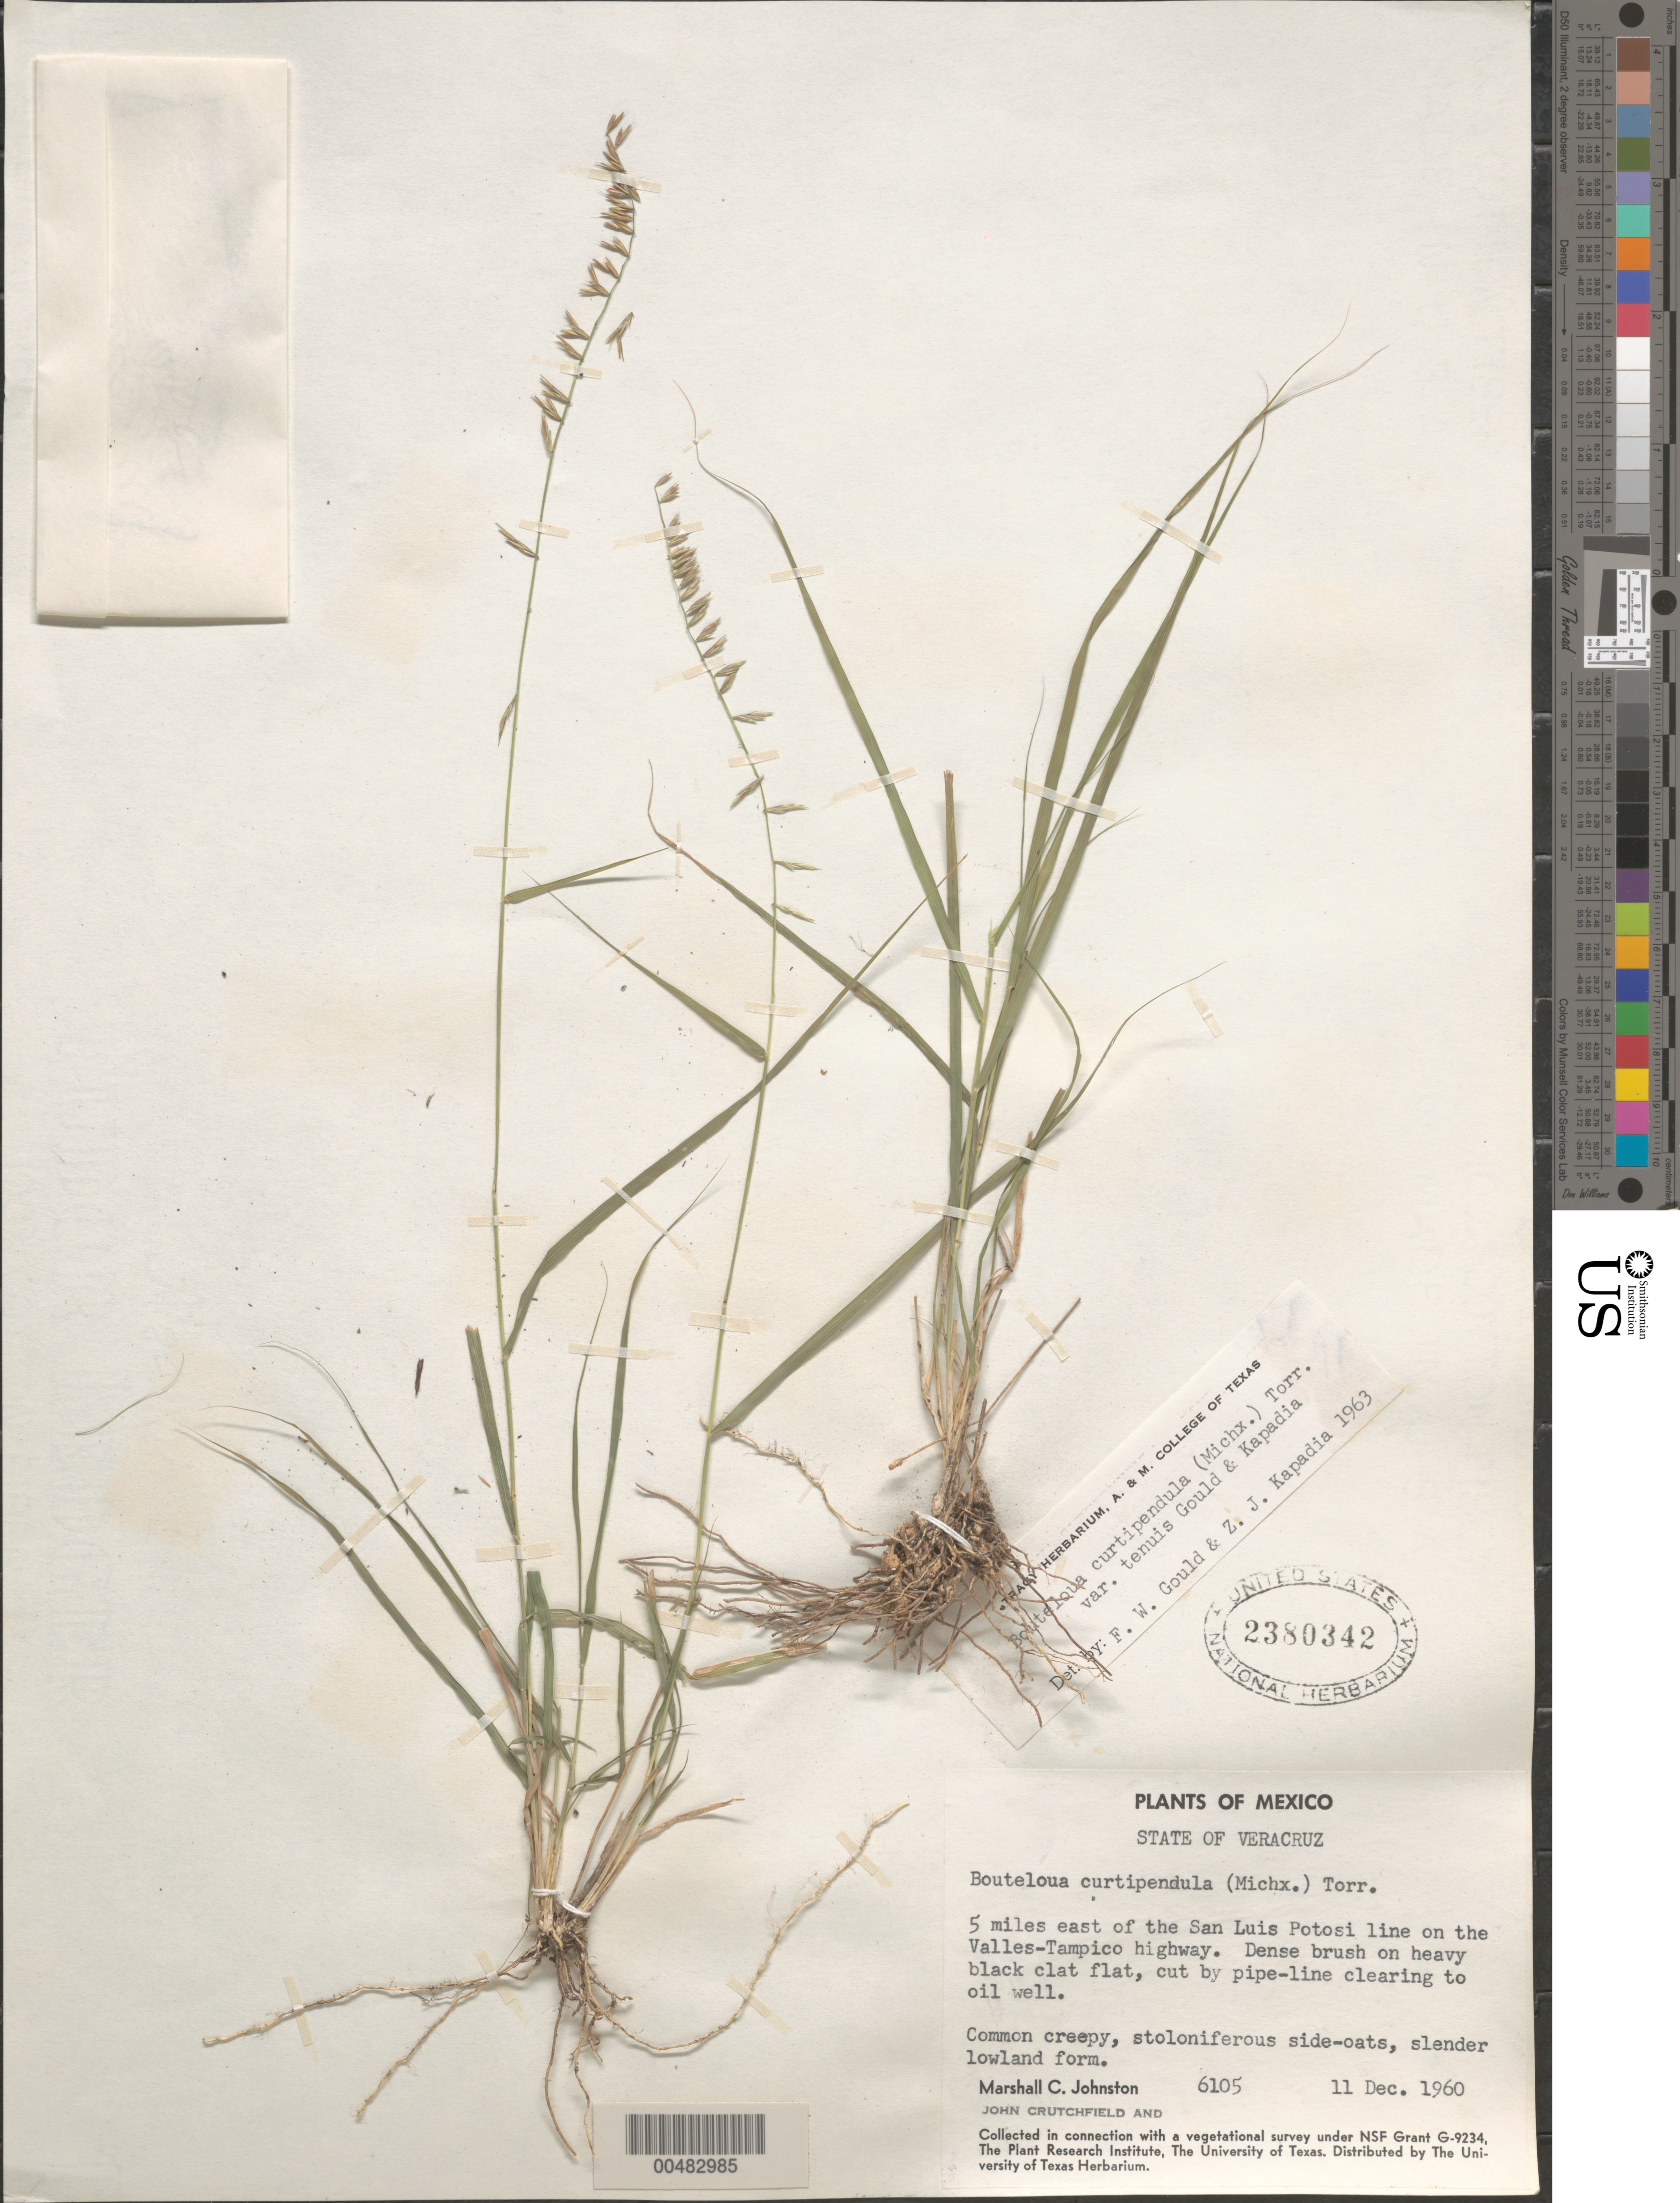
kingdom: Plantae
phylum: Tracheophyta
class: Liliopsida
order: Poales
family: Poaceae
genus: Bouteloua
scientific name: Bouteloua curtipendula var. tenuis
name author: Gould & Kapadia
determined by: Gould, F. W.; Kapadia, Zarir J.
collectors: M. Johnston & J. Crutchfield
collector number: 6105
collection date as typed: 11 Dec 1960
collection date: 1960-12-11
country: Mexico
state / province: Veracruz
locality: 5 mi E of the San Luis Potosi line on the Valles - Tampico hwy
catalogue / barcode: US 2380342